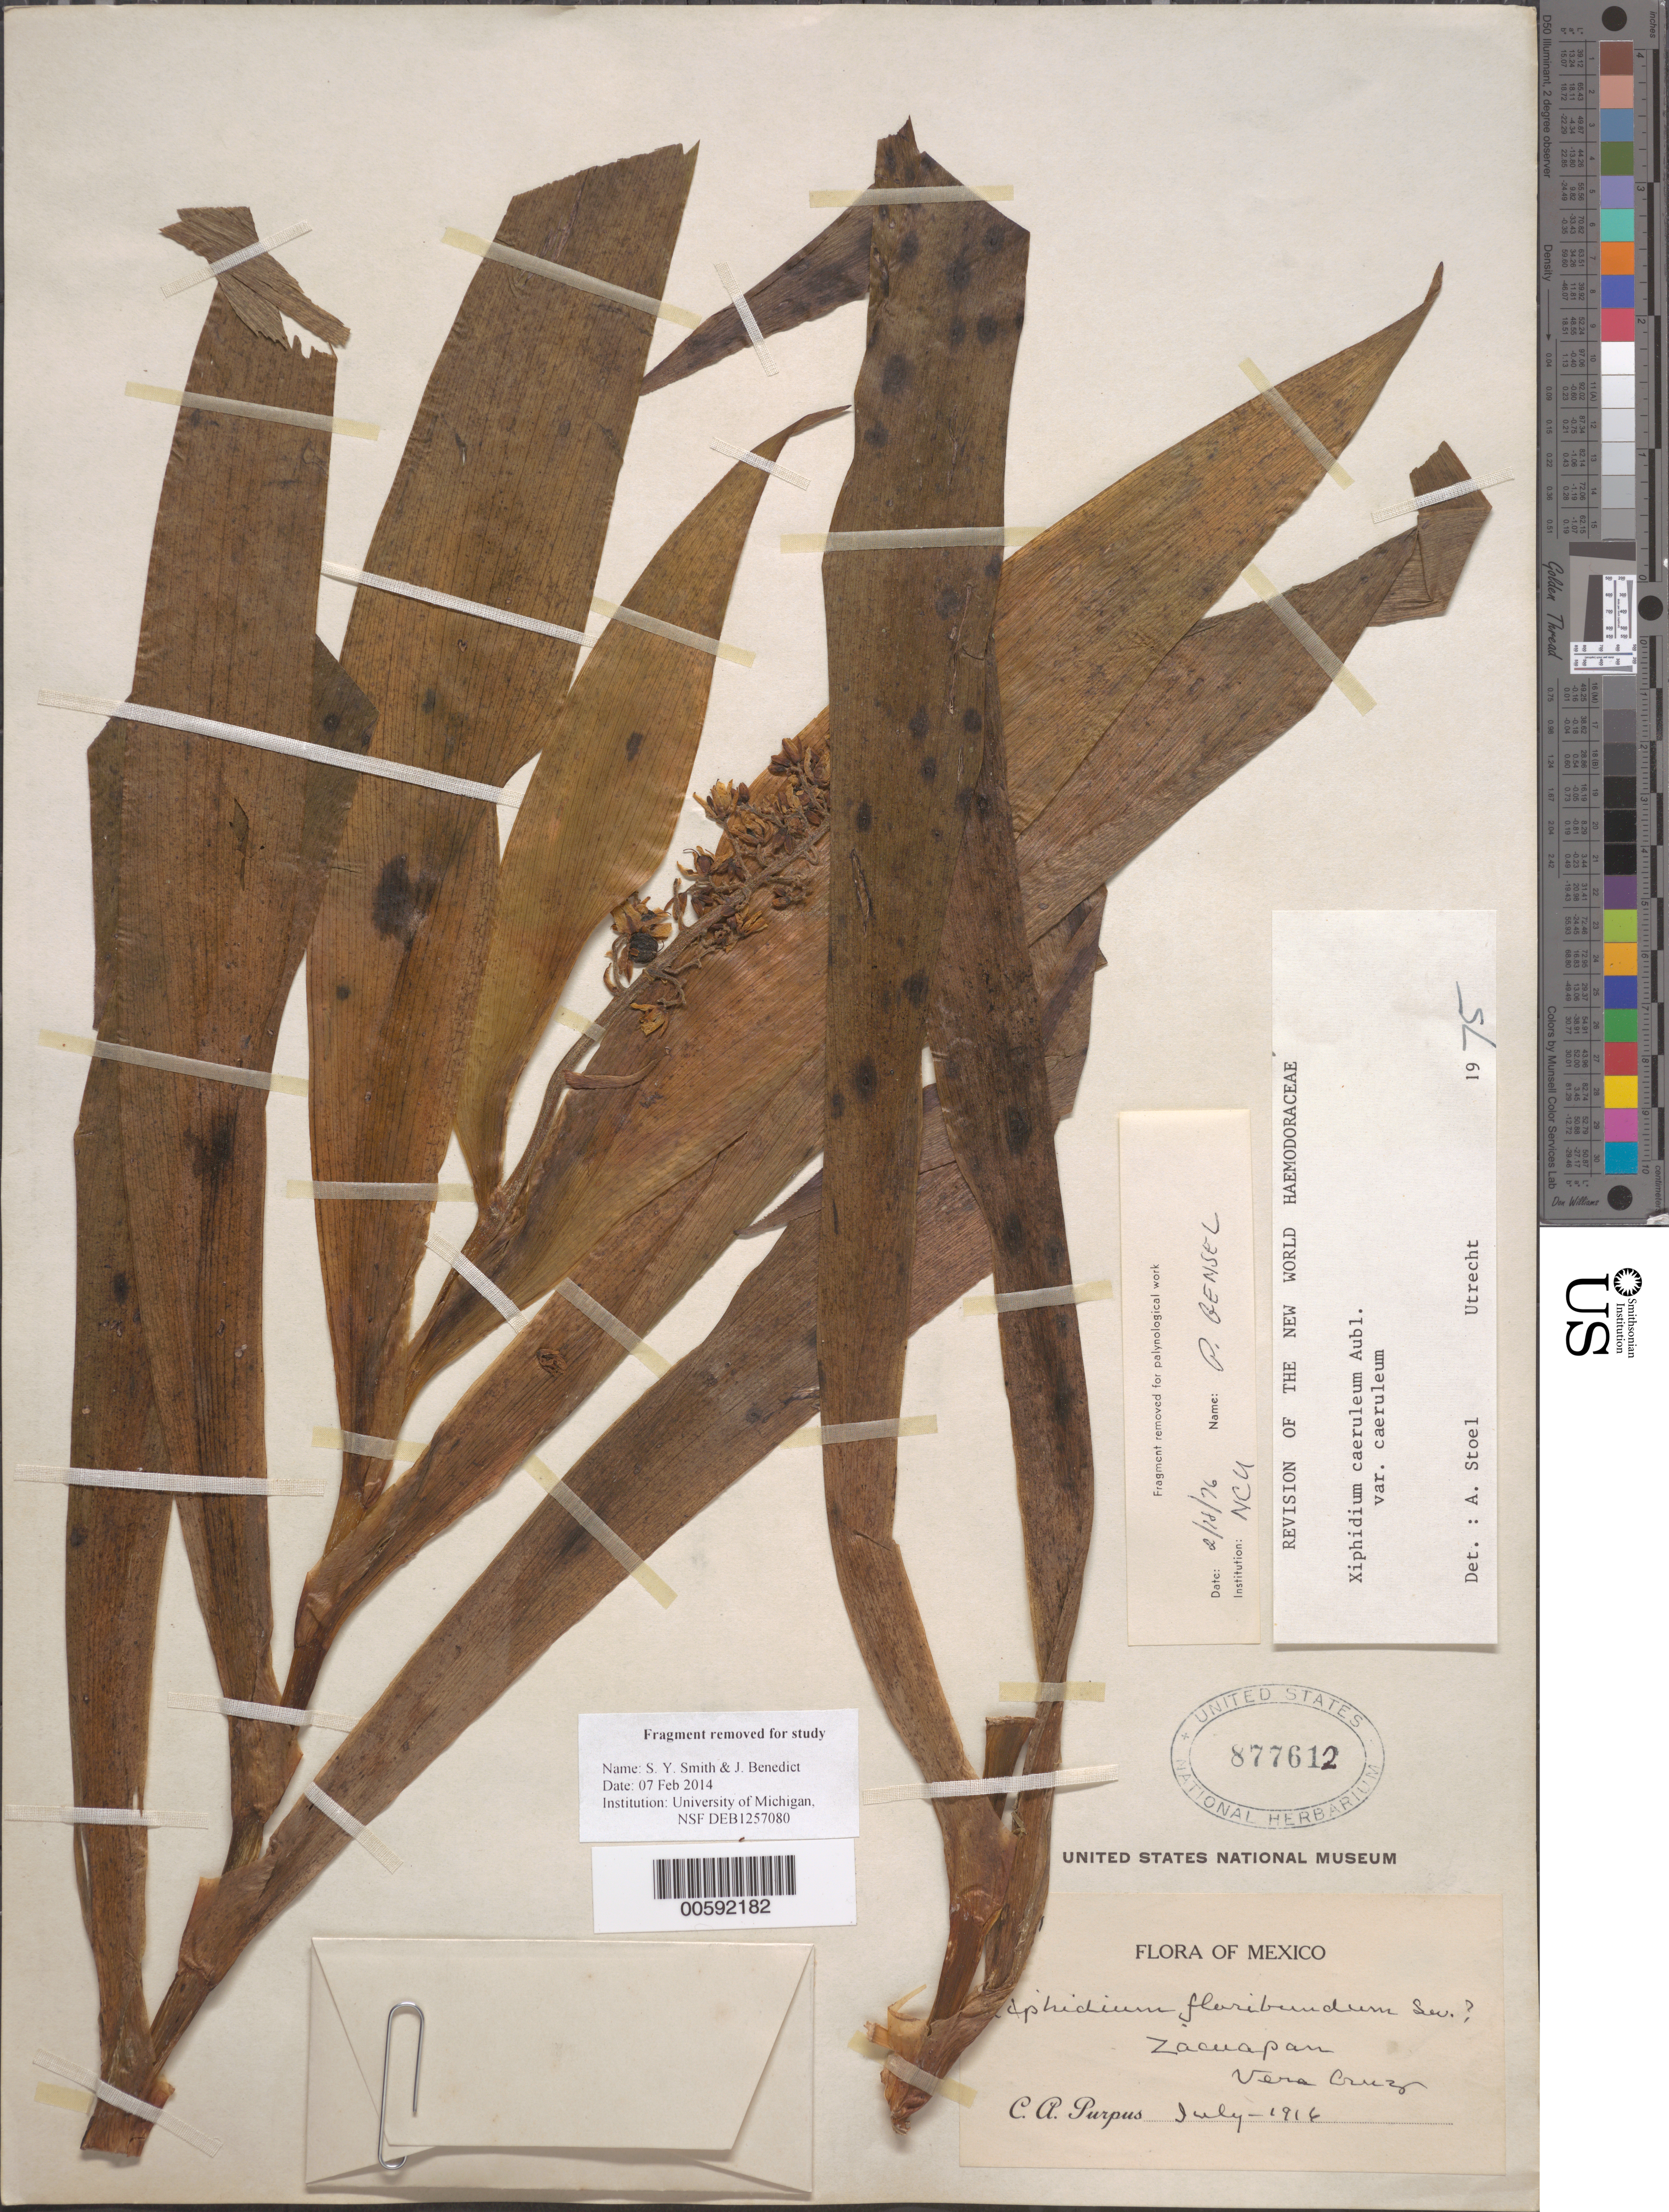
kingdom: Plantae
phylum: Tracheophyta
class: Liliopsida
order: Commelinales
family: Haemodoraceae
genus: Xiphidium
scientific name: Xiphidium caeruleum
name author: Aubl.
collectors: C. A. Purpus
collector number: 7531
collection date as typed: Jul 1916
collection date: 1916-07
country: Mexico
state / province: Veracruz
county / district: Zacualpan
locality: Zacualpan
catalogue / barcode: US 877612